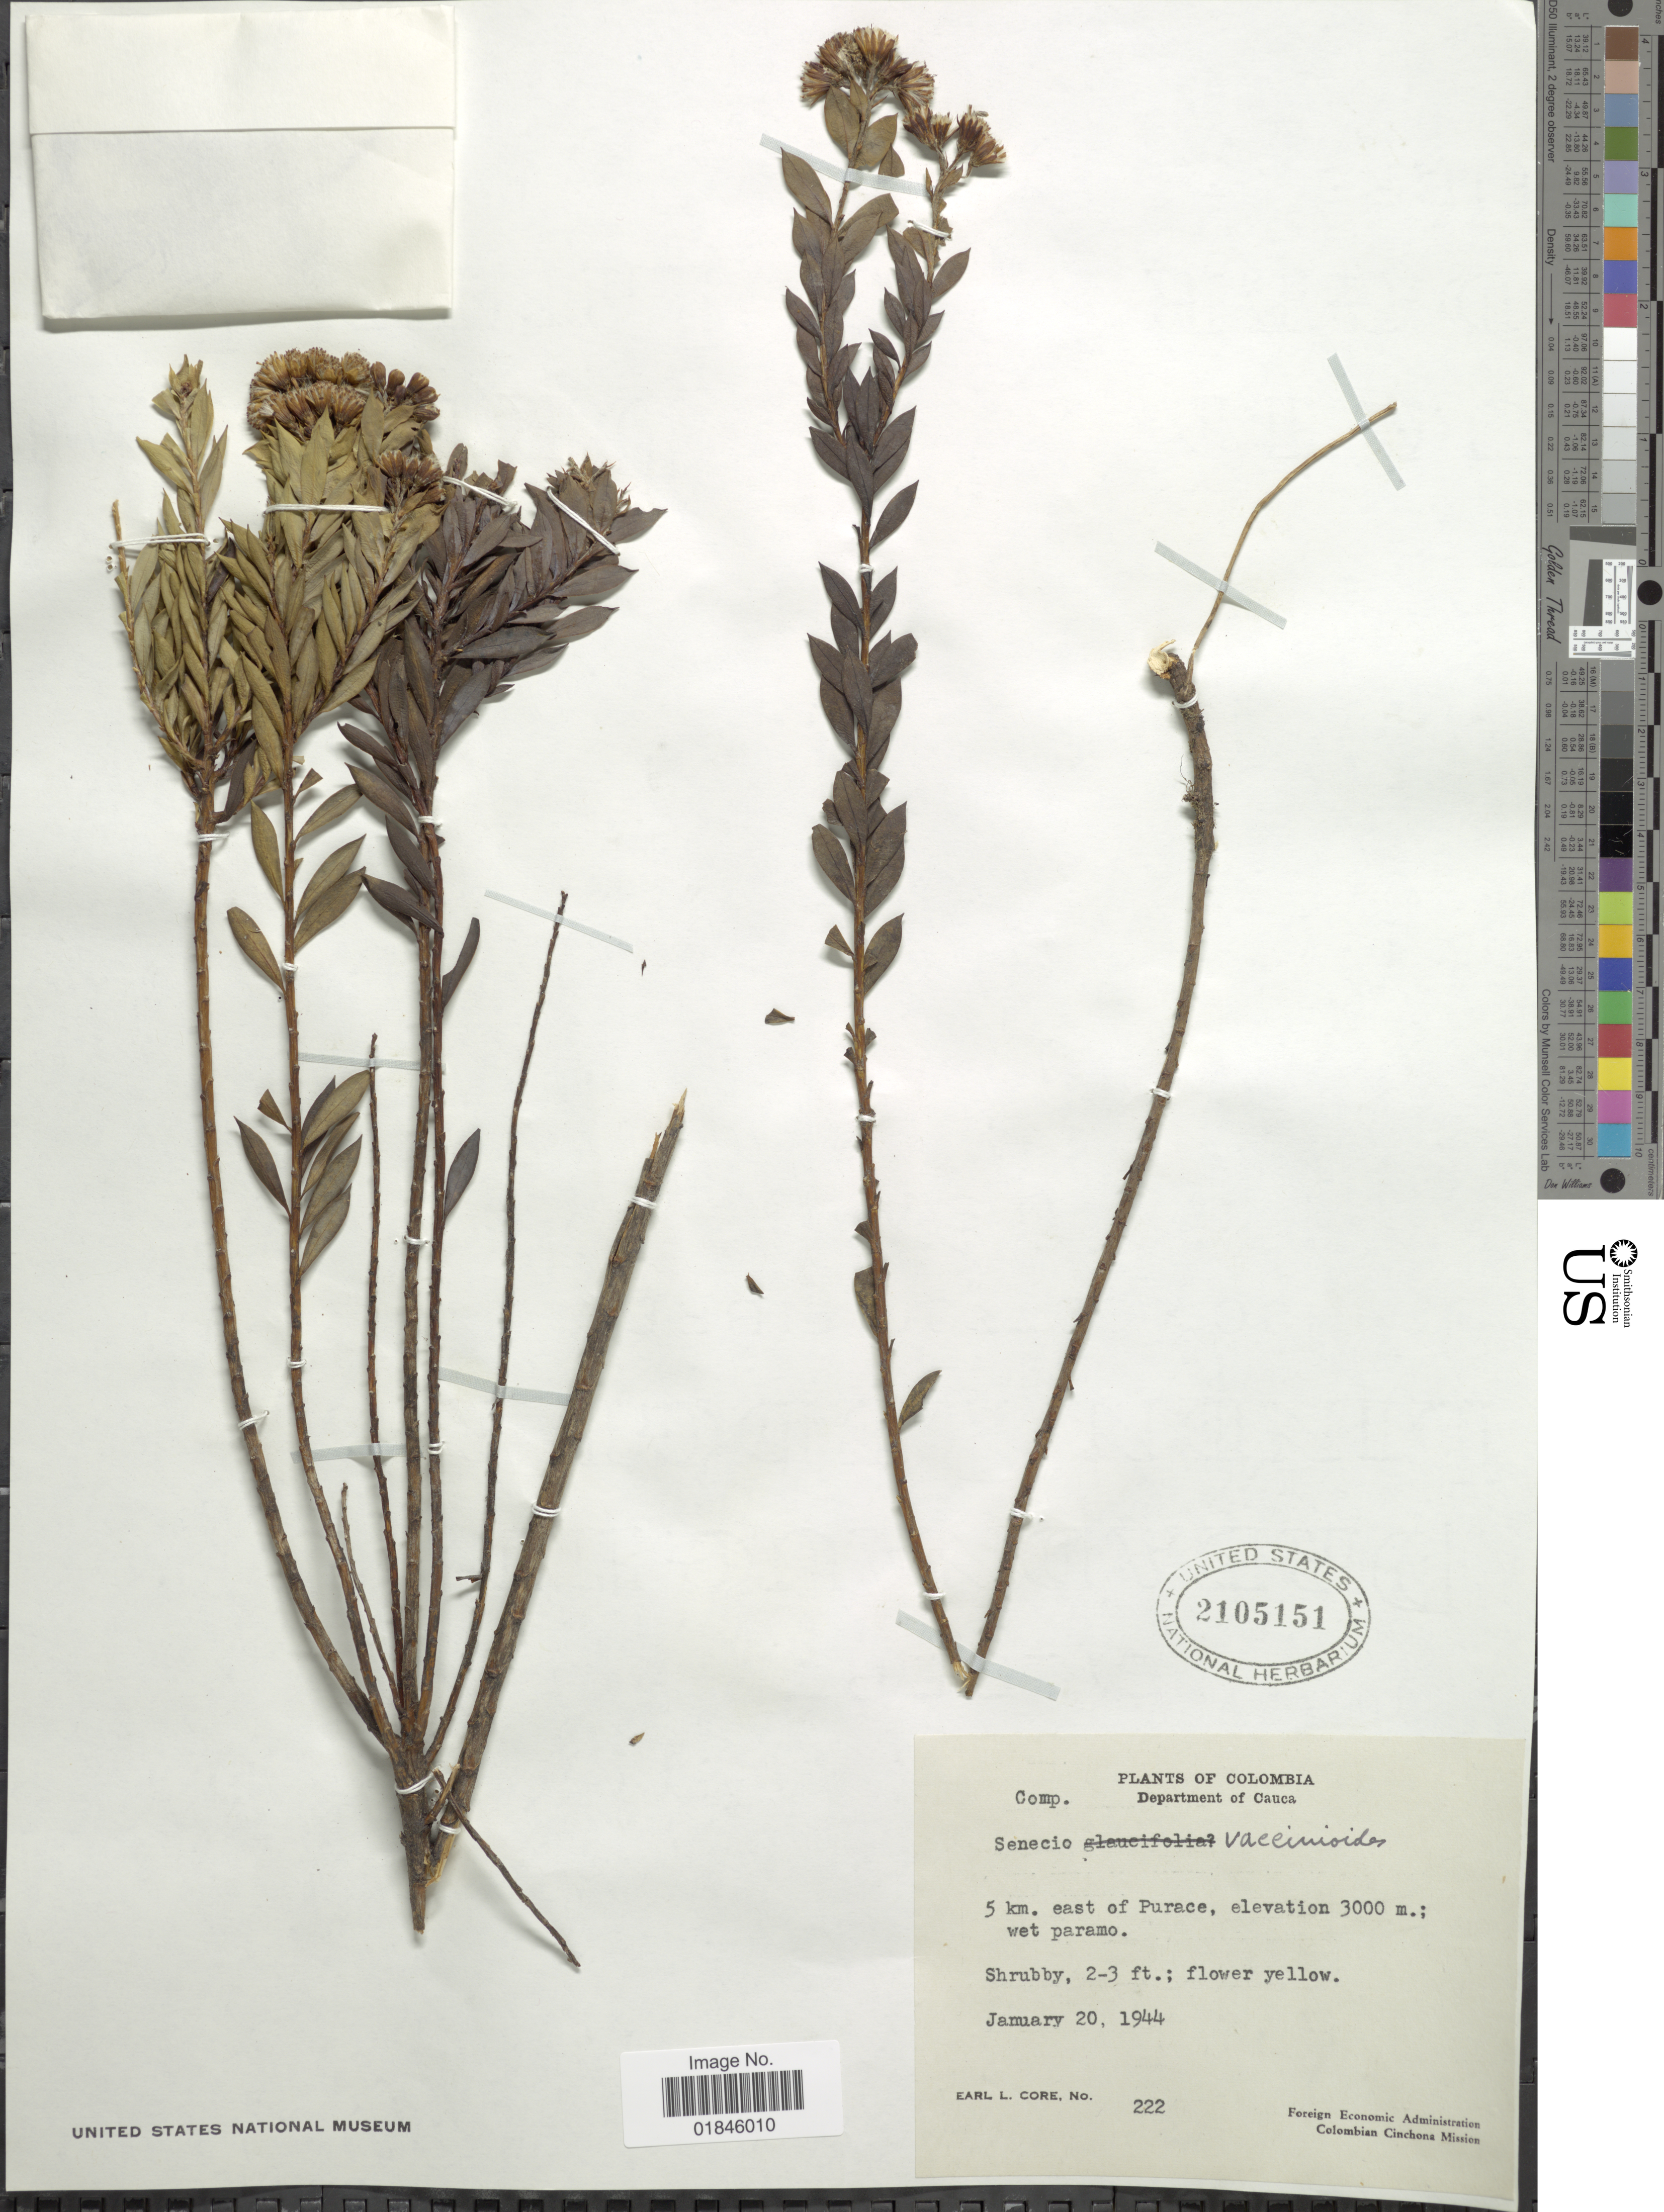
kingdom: Plantae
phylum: Tracheophyta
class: Magnoliopsida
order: Asterales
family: Asteraceae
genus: Pentacalia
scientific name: Pentacalia vaccinioides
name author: (Kunth) Cuatrec.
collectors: E. L. Core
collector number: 222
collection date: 1944-01-20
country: Colombia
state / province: Cauca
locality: Department of Cauca. 5 km. east of Purace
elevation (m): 3000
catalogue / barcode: US 2105151